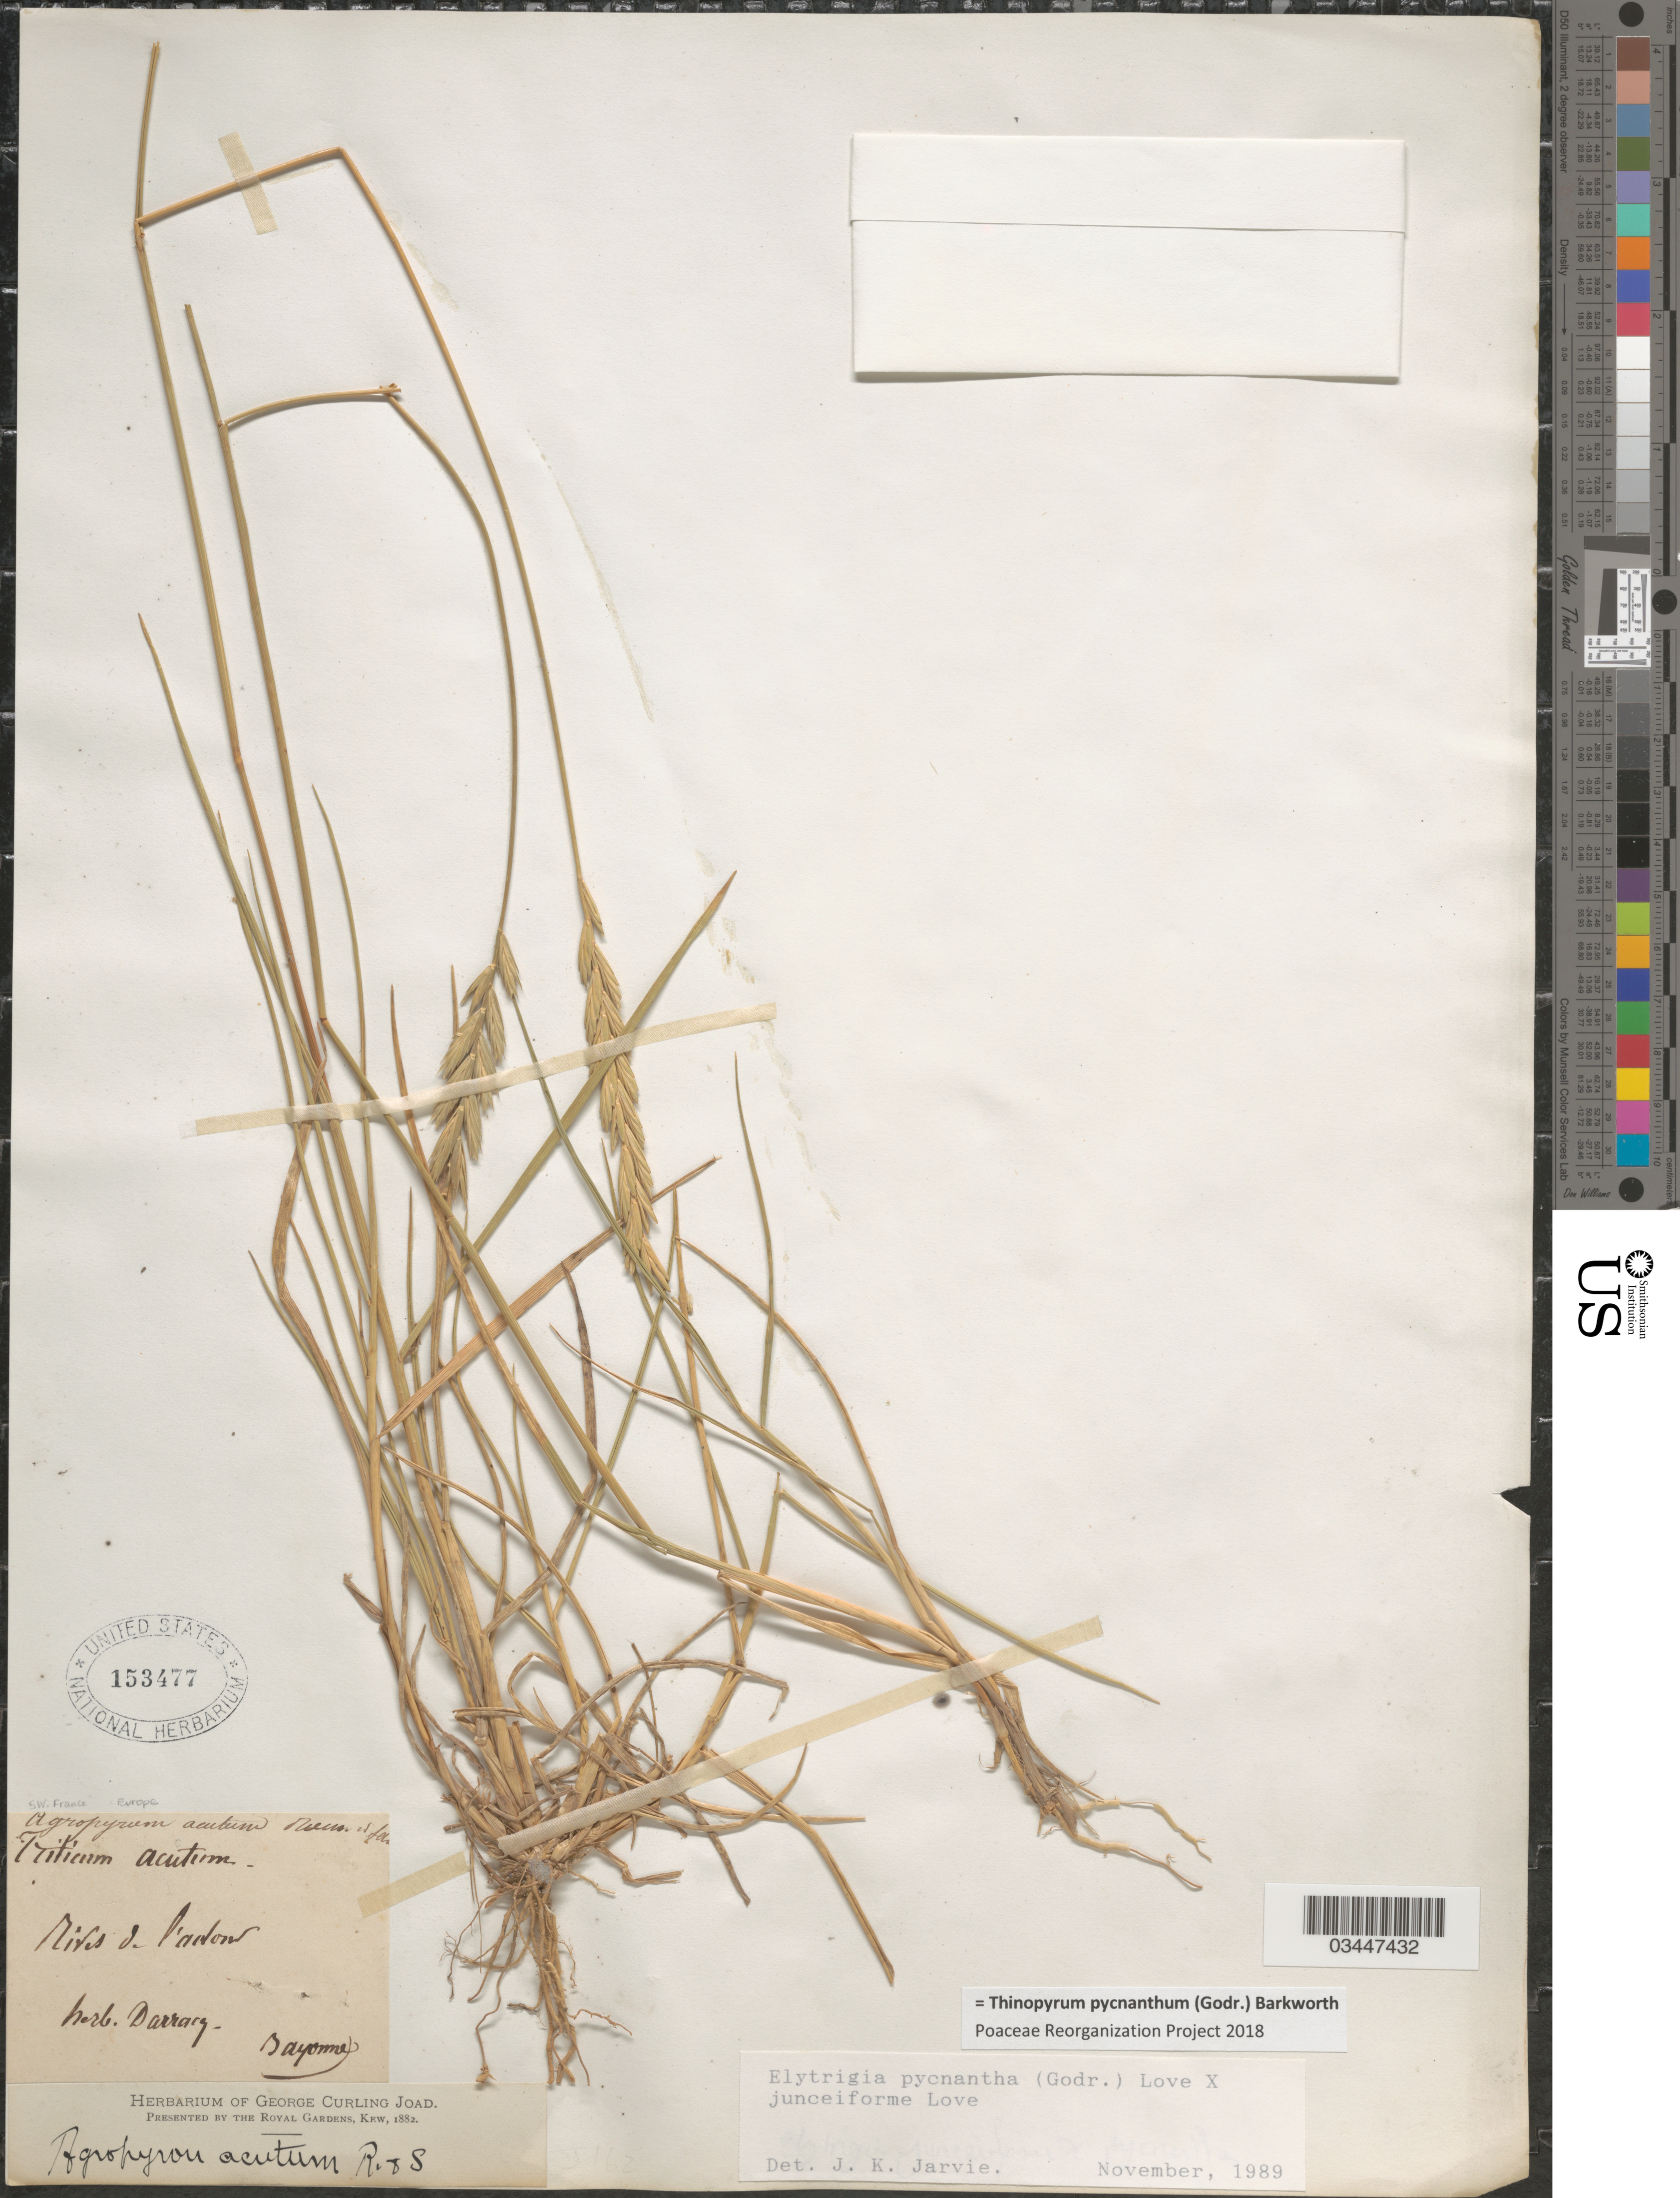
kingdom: Plantae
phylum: Tracheophyta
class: Liliopsida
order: Poales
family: Poaceae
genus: Thinopyrum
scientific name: Thinopyrum pycnanthum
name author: (Godr.) Barkworth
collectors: Ex herb. Darracy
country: France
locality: SW. France. Rives de l'adons. Bayonne.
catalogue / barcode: US 153477